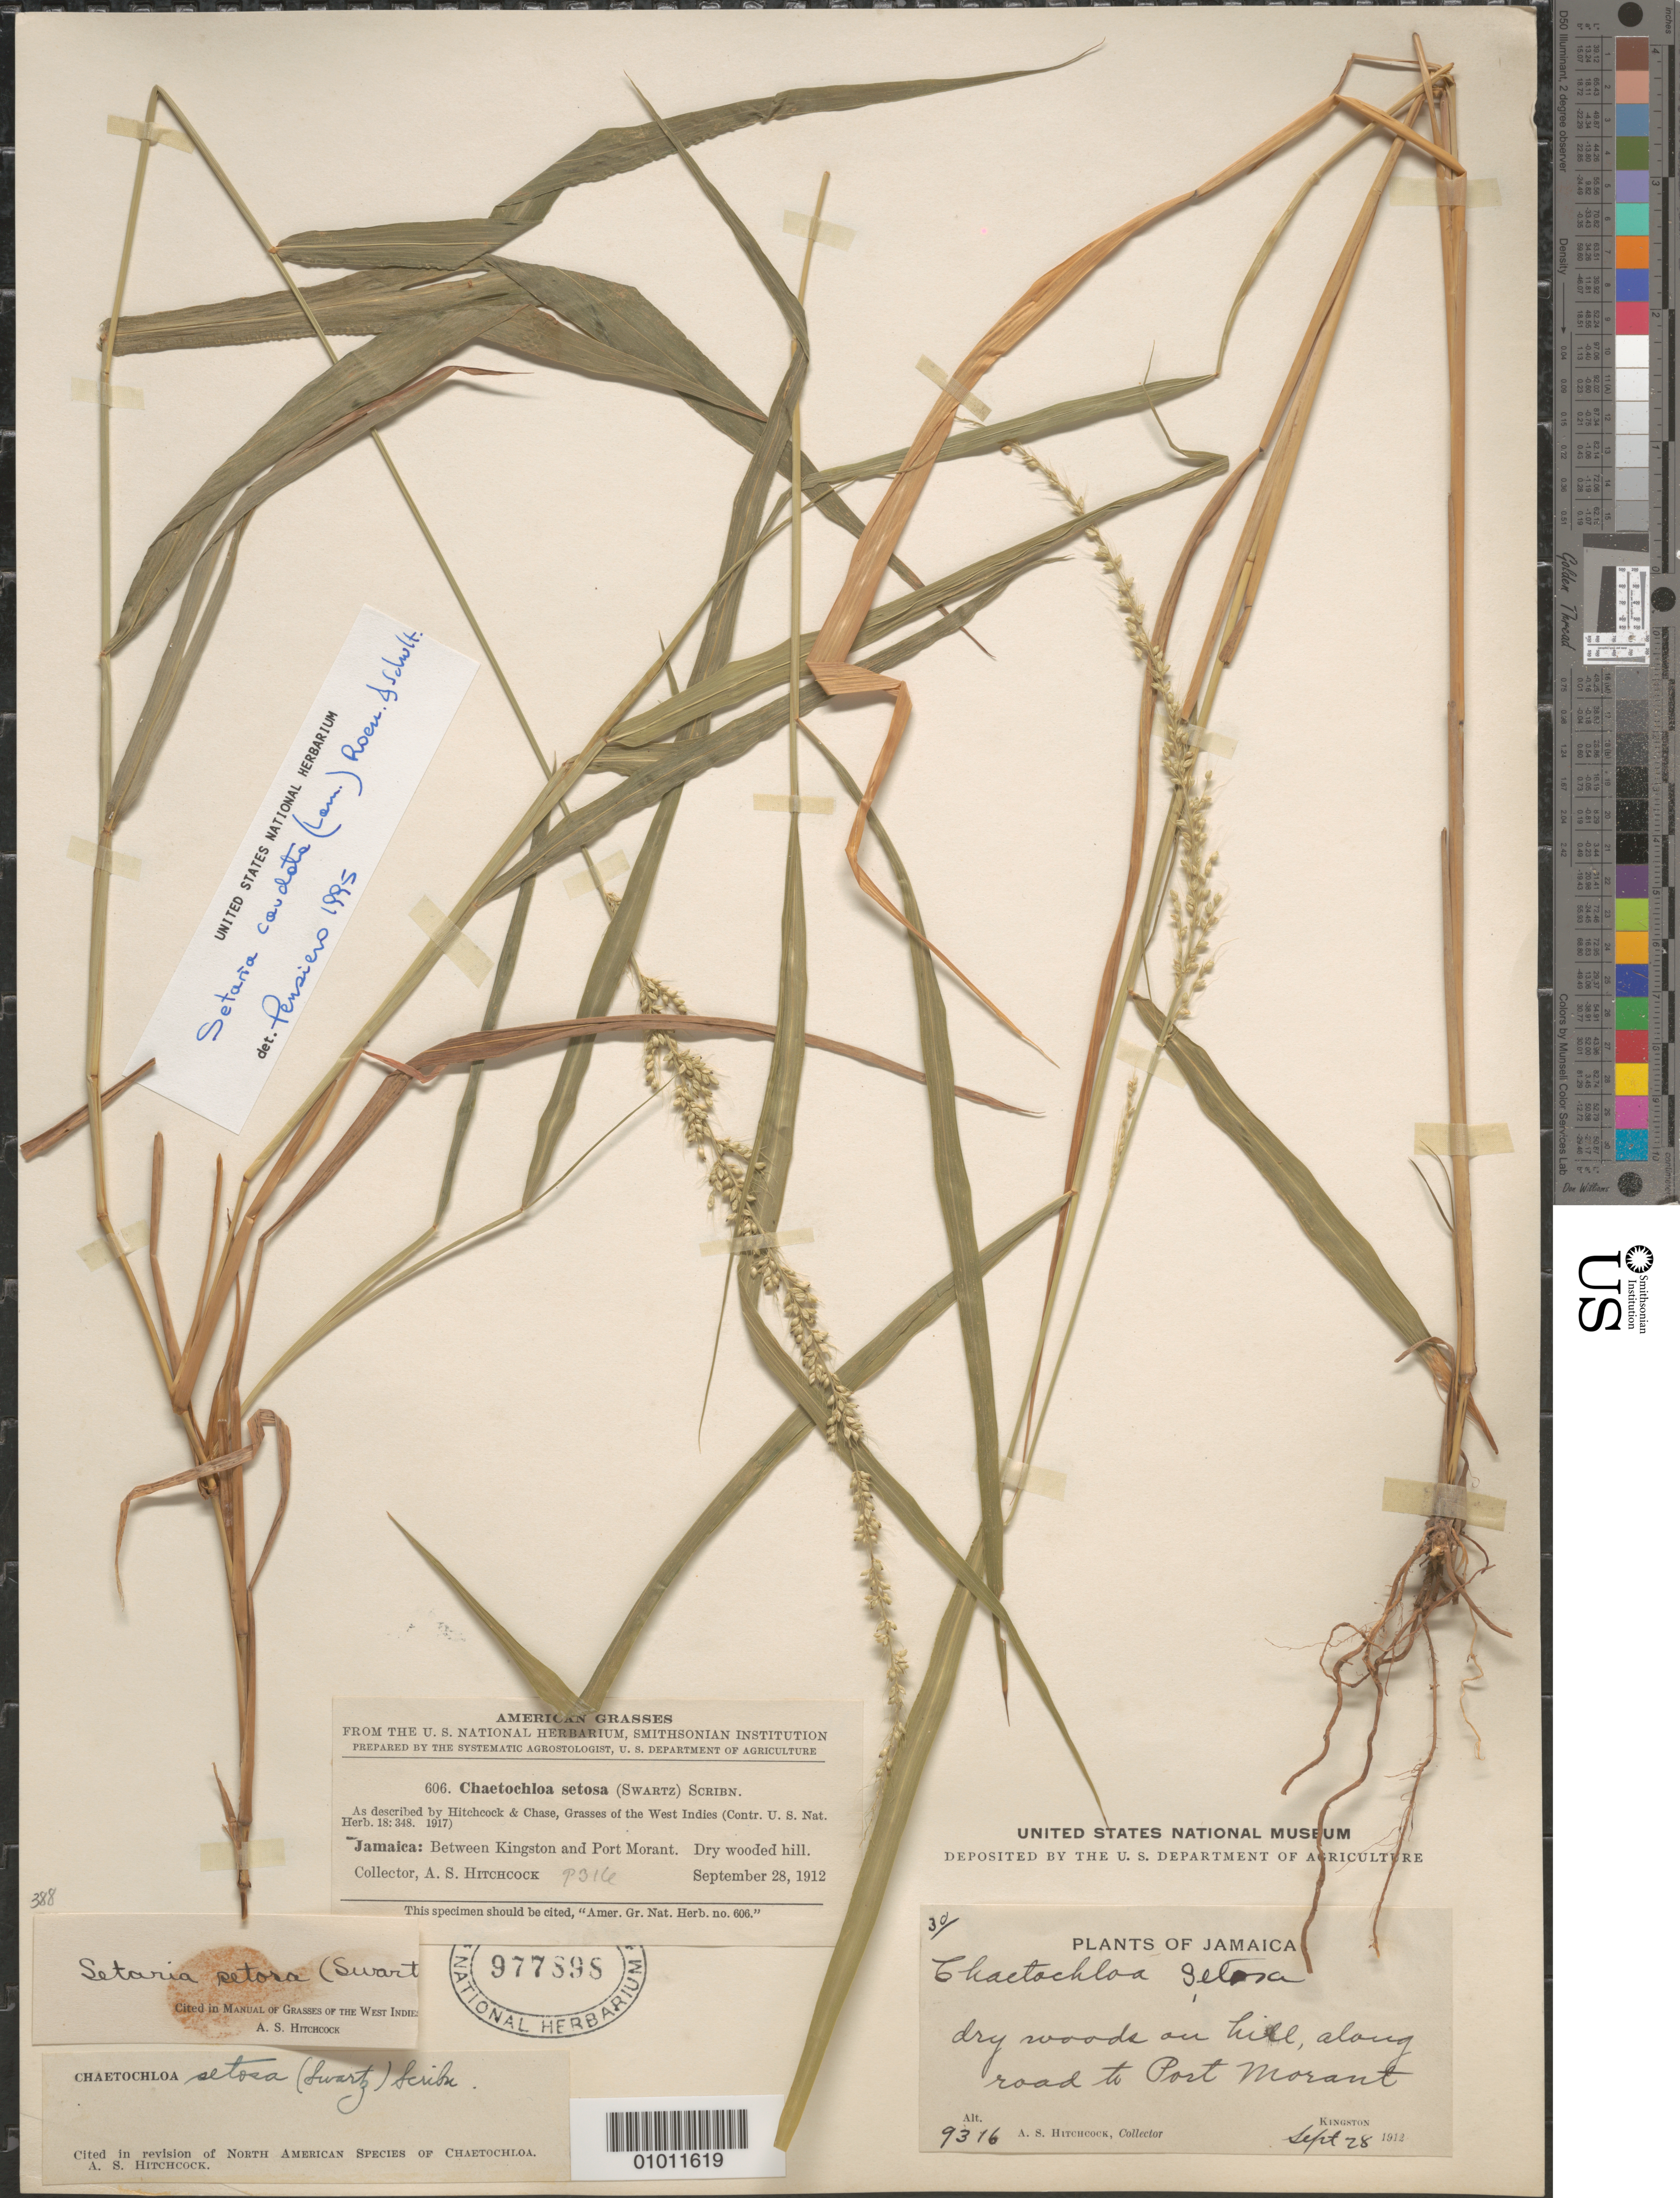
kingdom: Plantae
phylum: Tracheophyta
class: Liliopsida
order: Poales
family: Poaceae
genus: Setaria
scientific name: Setaria setosa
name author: (Sw.) P. Beauv.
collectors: A. S. Hitchcock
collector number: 9316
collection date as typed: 28 Sep 1912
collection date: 1912-09-28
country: Jamaica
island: Jamaica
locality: Along road to Port Morant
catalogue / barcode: US 977898